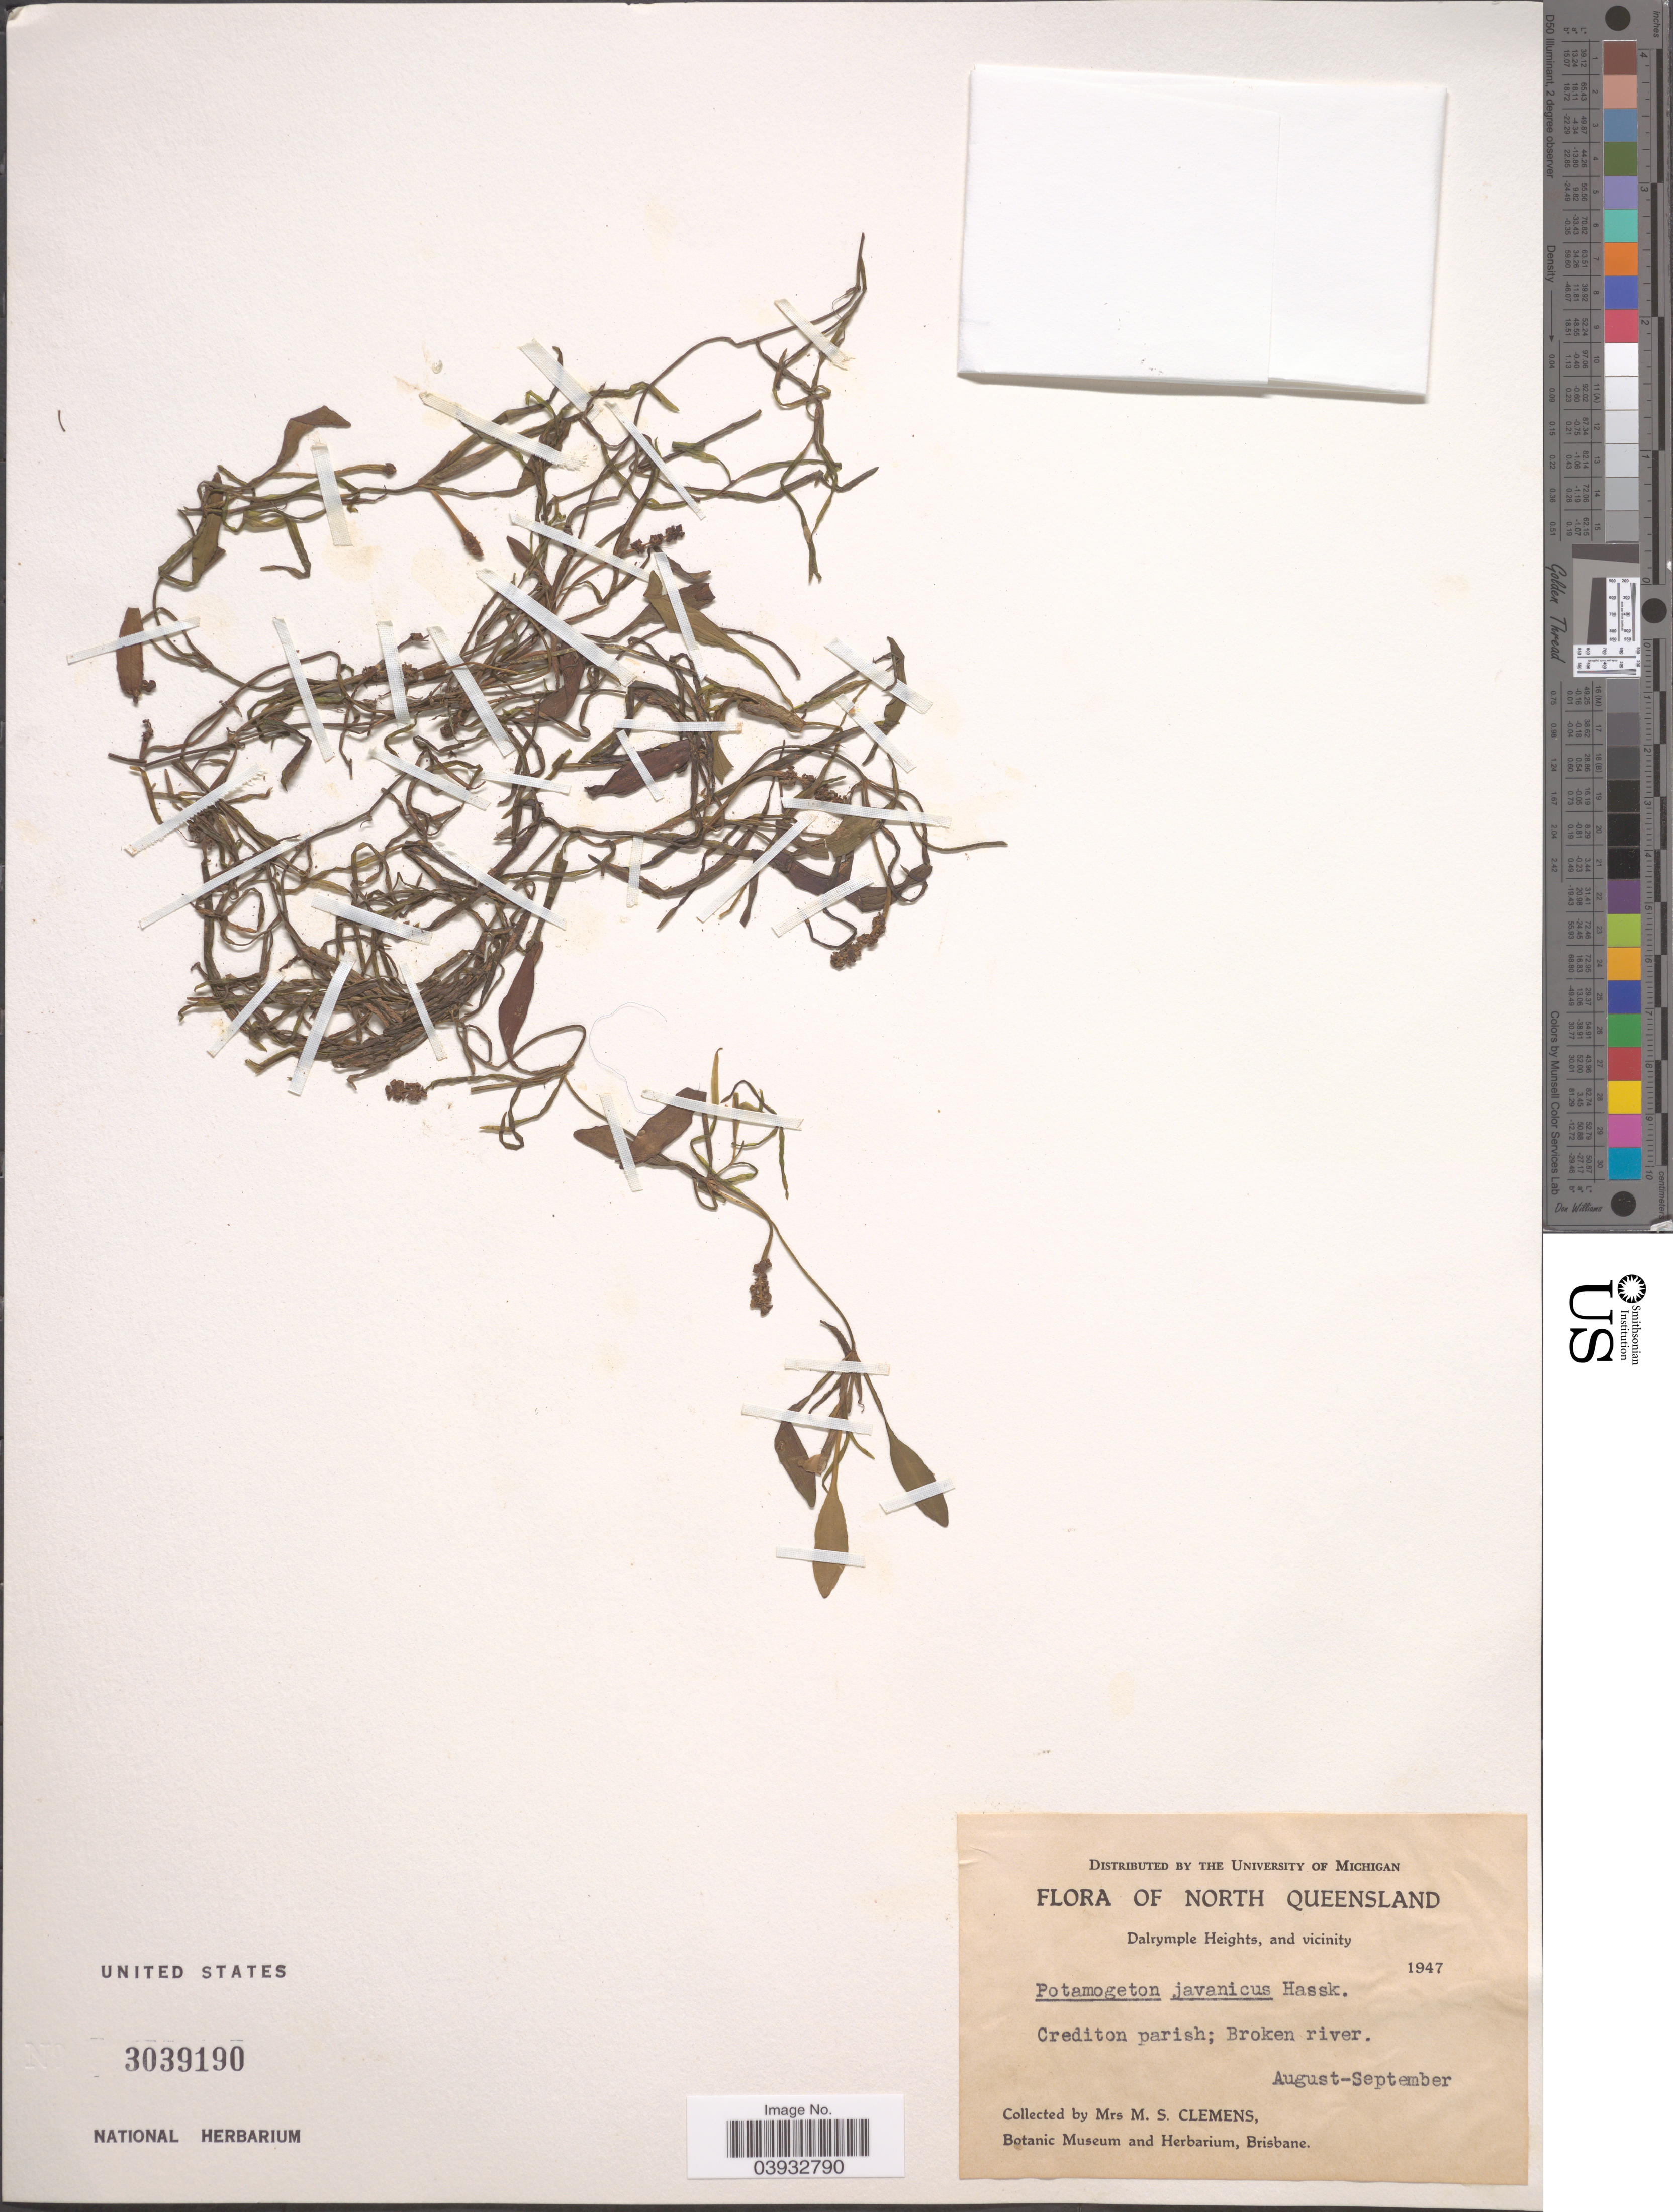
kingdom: Plantae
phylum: Tracheophyta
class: Liliopsida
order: Alismatales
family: Potamogetonaceae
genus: Potamogeton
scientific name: Potamogeton javanicus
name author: Hassk.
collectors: M. S. Clemens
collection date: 1947-08/1947-09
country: Australia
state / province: Queensland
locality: North Queensland. Dalrymple Heights, and vicinity. Crediton parish; Broken river.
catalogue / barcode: US 3039190